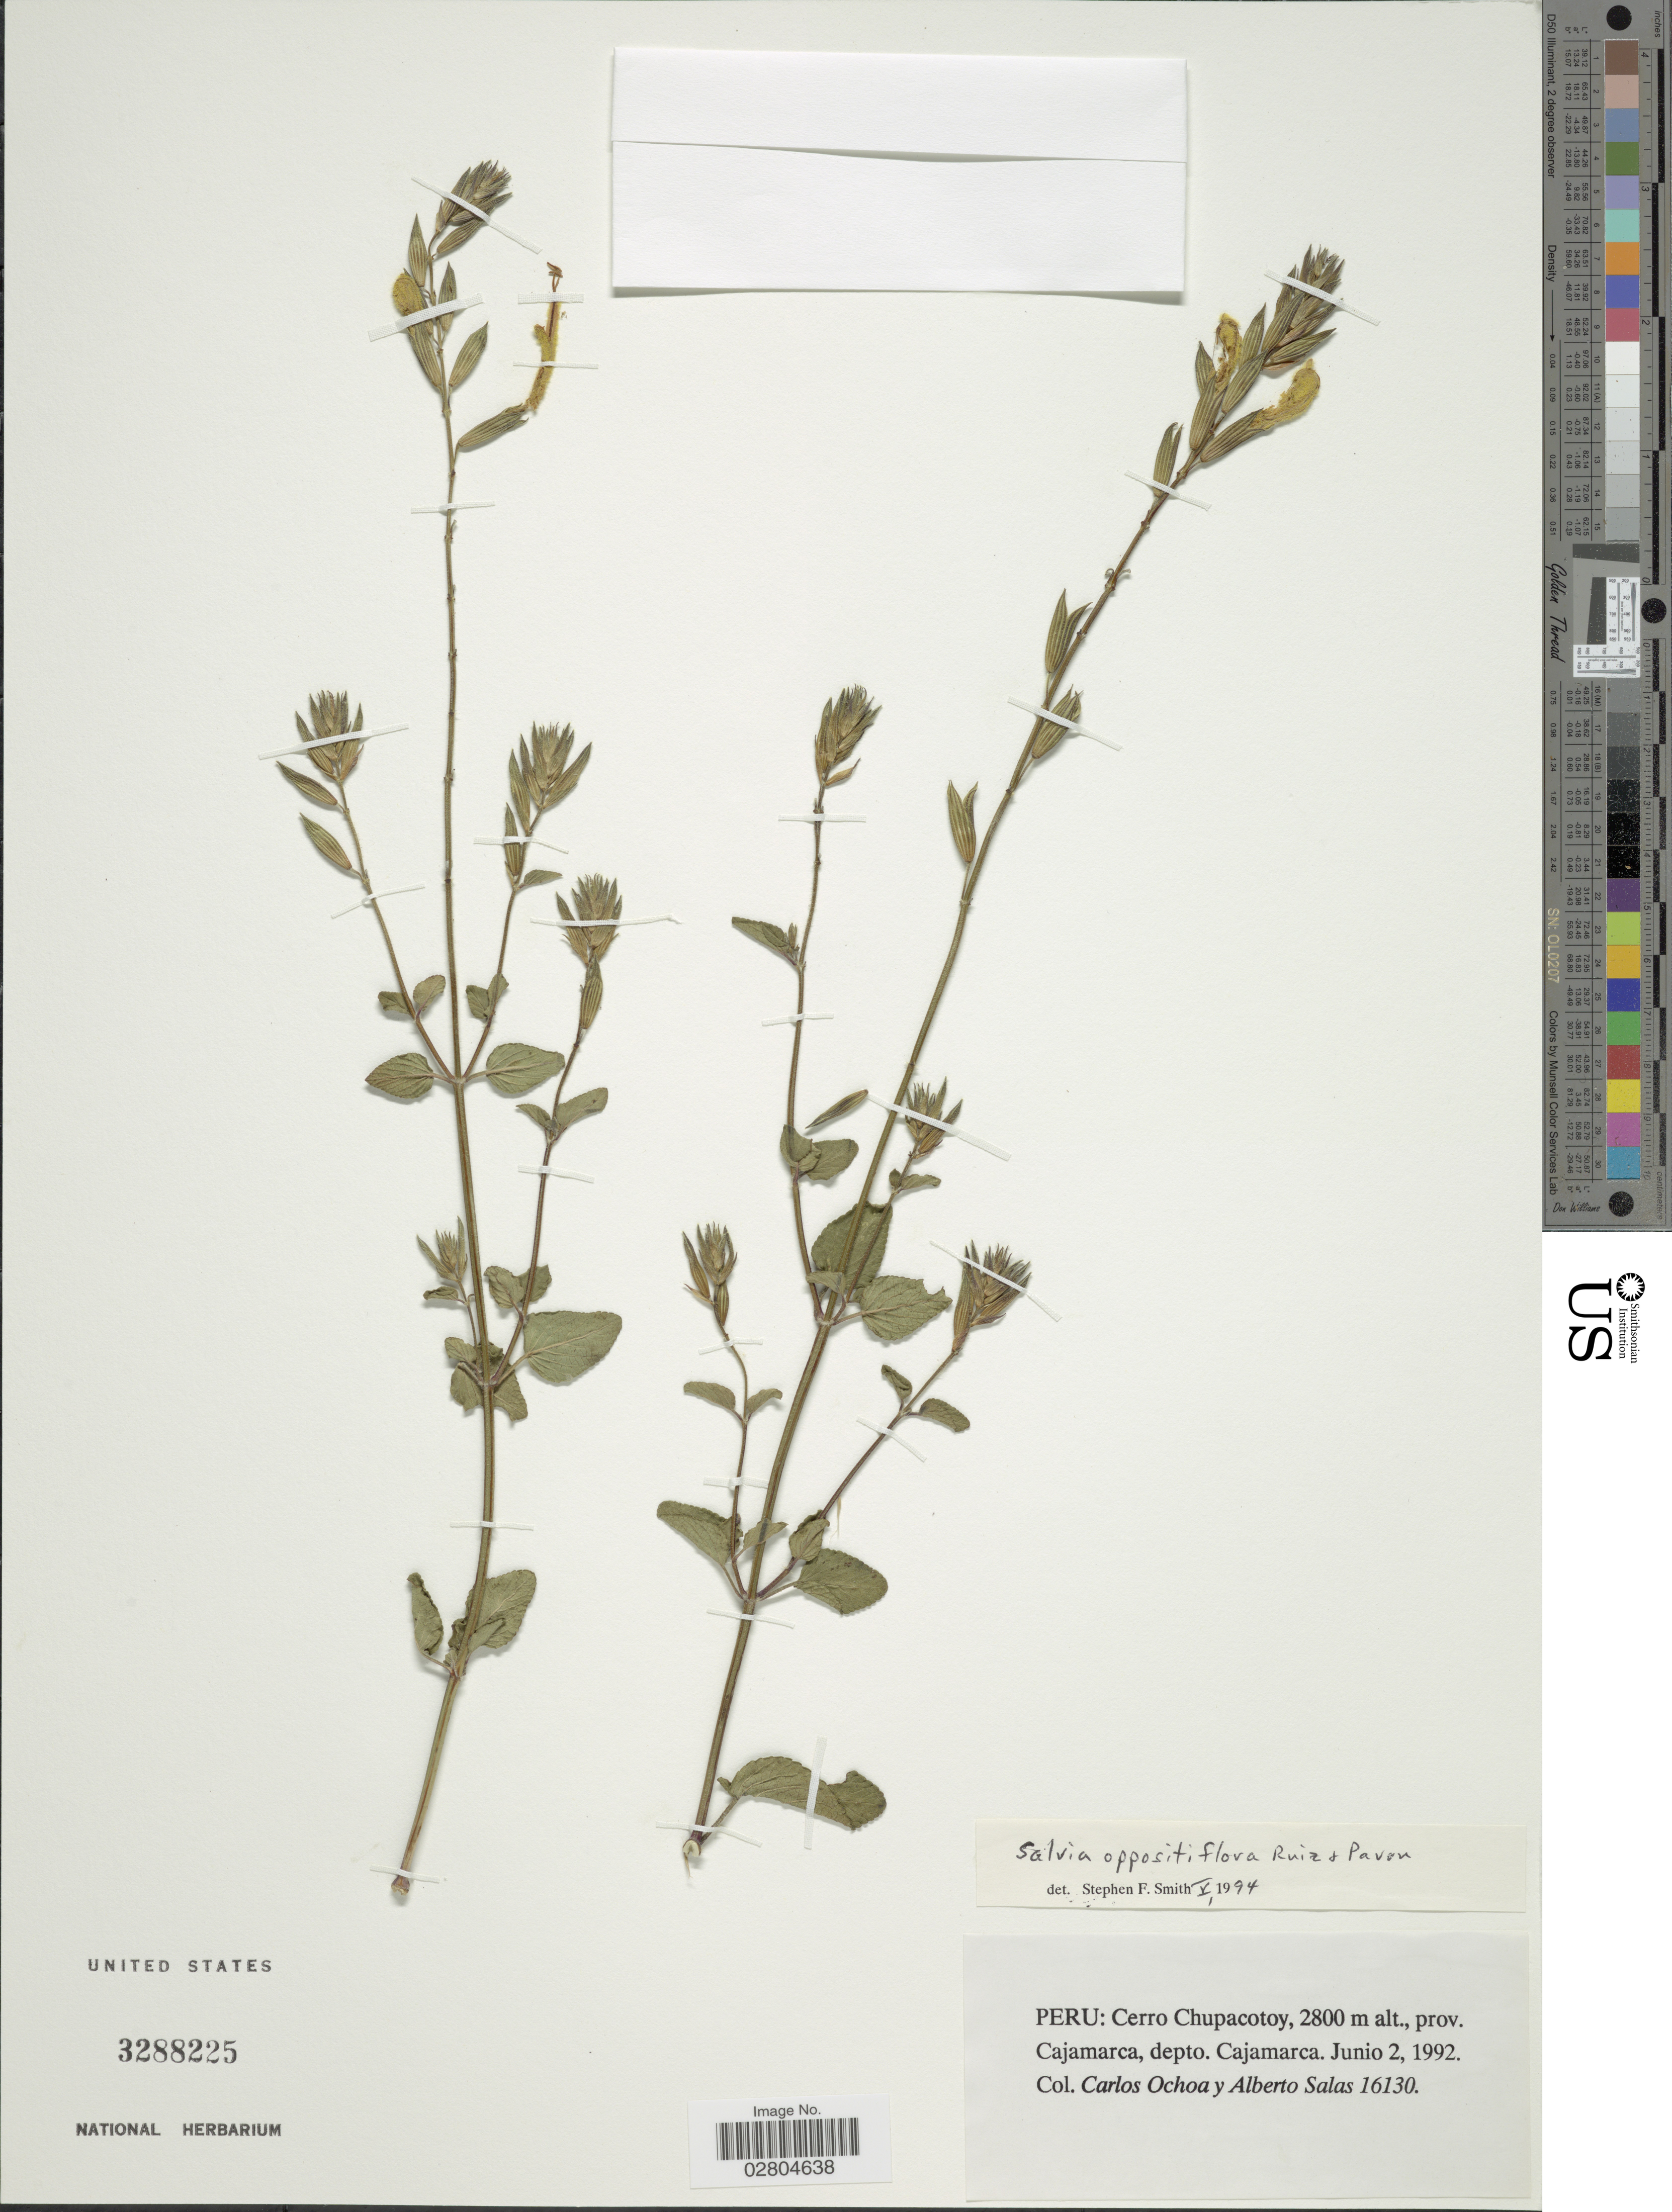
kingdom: Plantae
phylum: Tracheophyta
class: Magnoliopsida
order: Lamiales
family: Lamiaceae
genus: Salvia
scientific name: Salvia oppositiflora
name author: Ruiz & Pav.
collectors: C. Ochoa & A. Salas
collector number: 16130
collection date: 1992-06-02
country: Peru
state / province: Cajamarca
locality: Cerro Chupacotoy. depto. Cajamarca.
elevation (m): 2800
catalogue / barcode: US 3288225